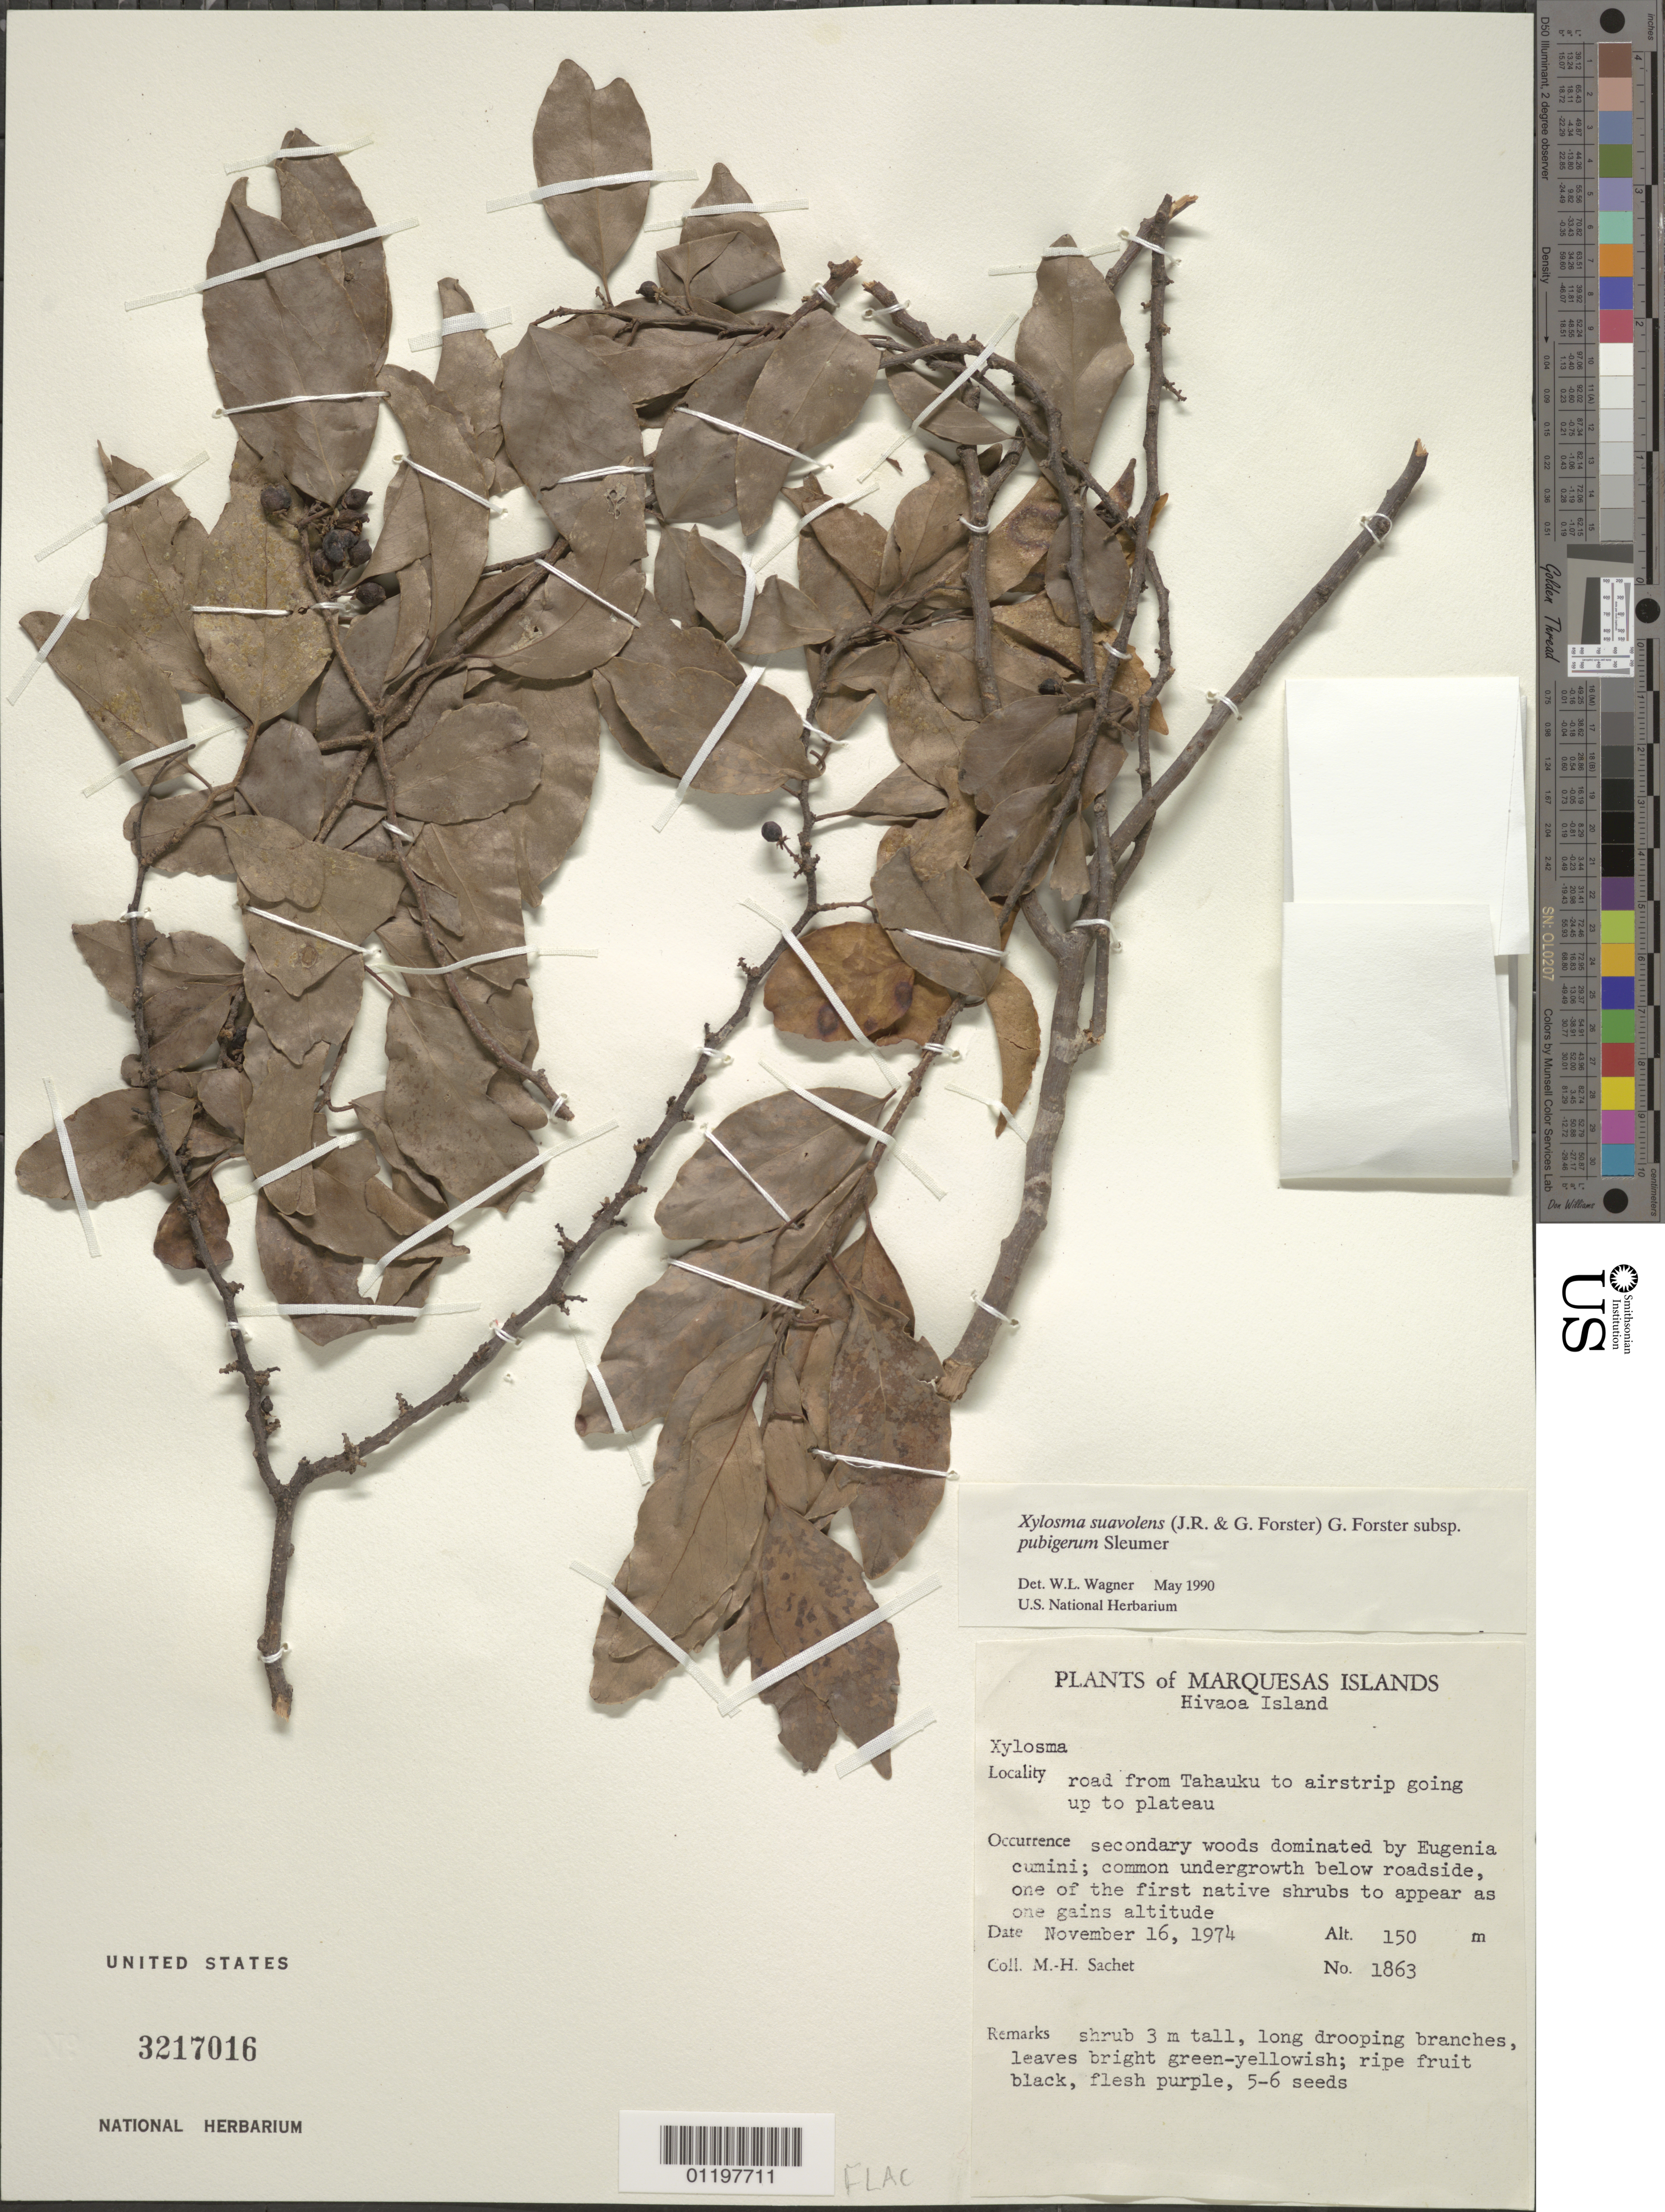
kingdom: Plantae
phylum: Tracheophyta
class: Magnoliopsida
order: Malpighiales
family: Salicaceae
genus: Xylosma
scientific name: Xylosma suaveolens subsp. pubigera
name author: Sleumer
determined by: Wagner, W. L., (BOT), Smithsonian Institution - National Museum of Natural History (UNITED STATES)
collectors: M.-H. Sachet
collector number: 1863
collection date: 1974-11-16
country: French Polynesia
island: Hiva Oa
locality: Road from Tahauku to airstrip going up to plateau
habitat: Secondary woods dominated by Eugenia cumini; common undergrowth below roadside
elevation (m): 150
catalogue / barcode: US 3217016